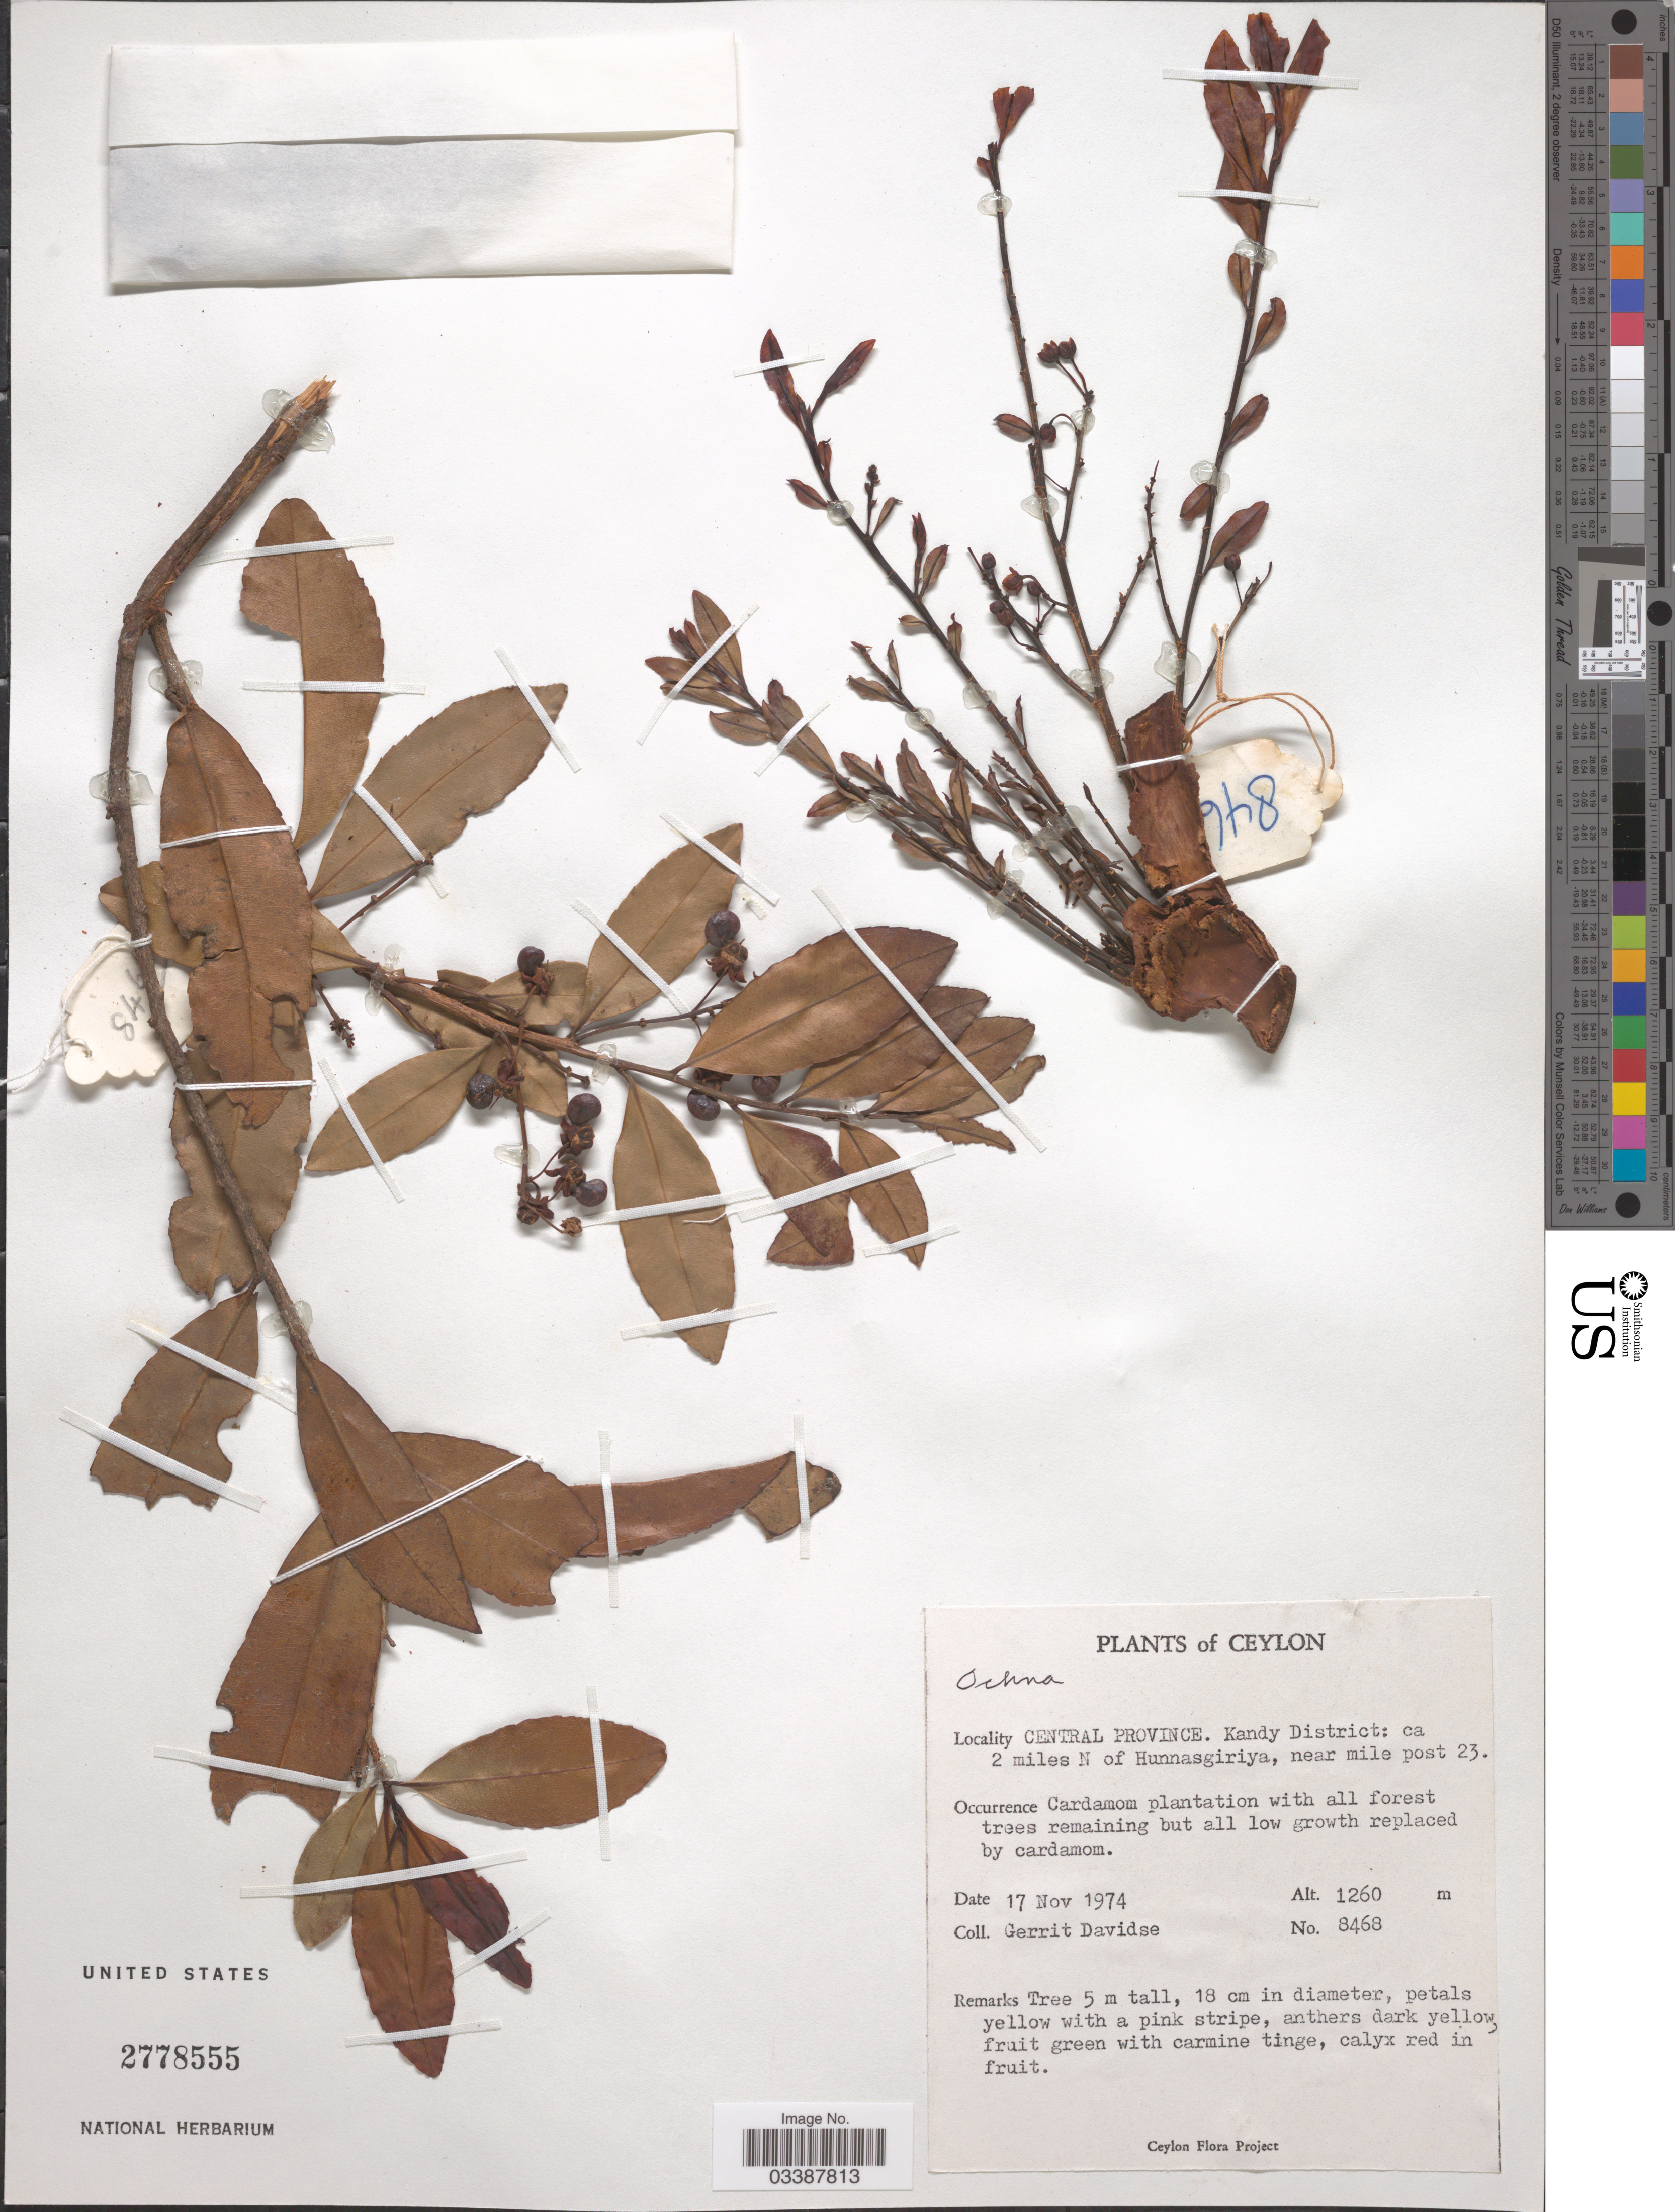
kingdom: Plantae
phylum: Tracheophyta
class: Magnoliopsida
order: Malpighiales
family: Ochnaceae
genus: Ochna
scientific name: Ochna obtusata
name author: DC.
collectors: G. Davidse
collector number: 8468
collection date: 1974-11-17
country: Sri Lanka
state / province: Central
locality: Ceylon. Kandy District: ca 2 miles N of Hunnasgiriya, near mile post 23.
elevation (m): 1260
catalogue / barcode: US 2778555